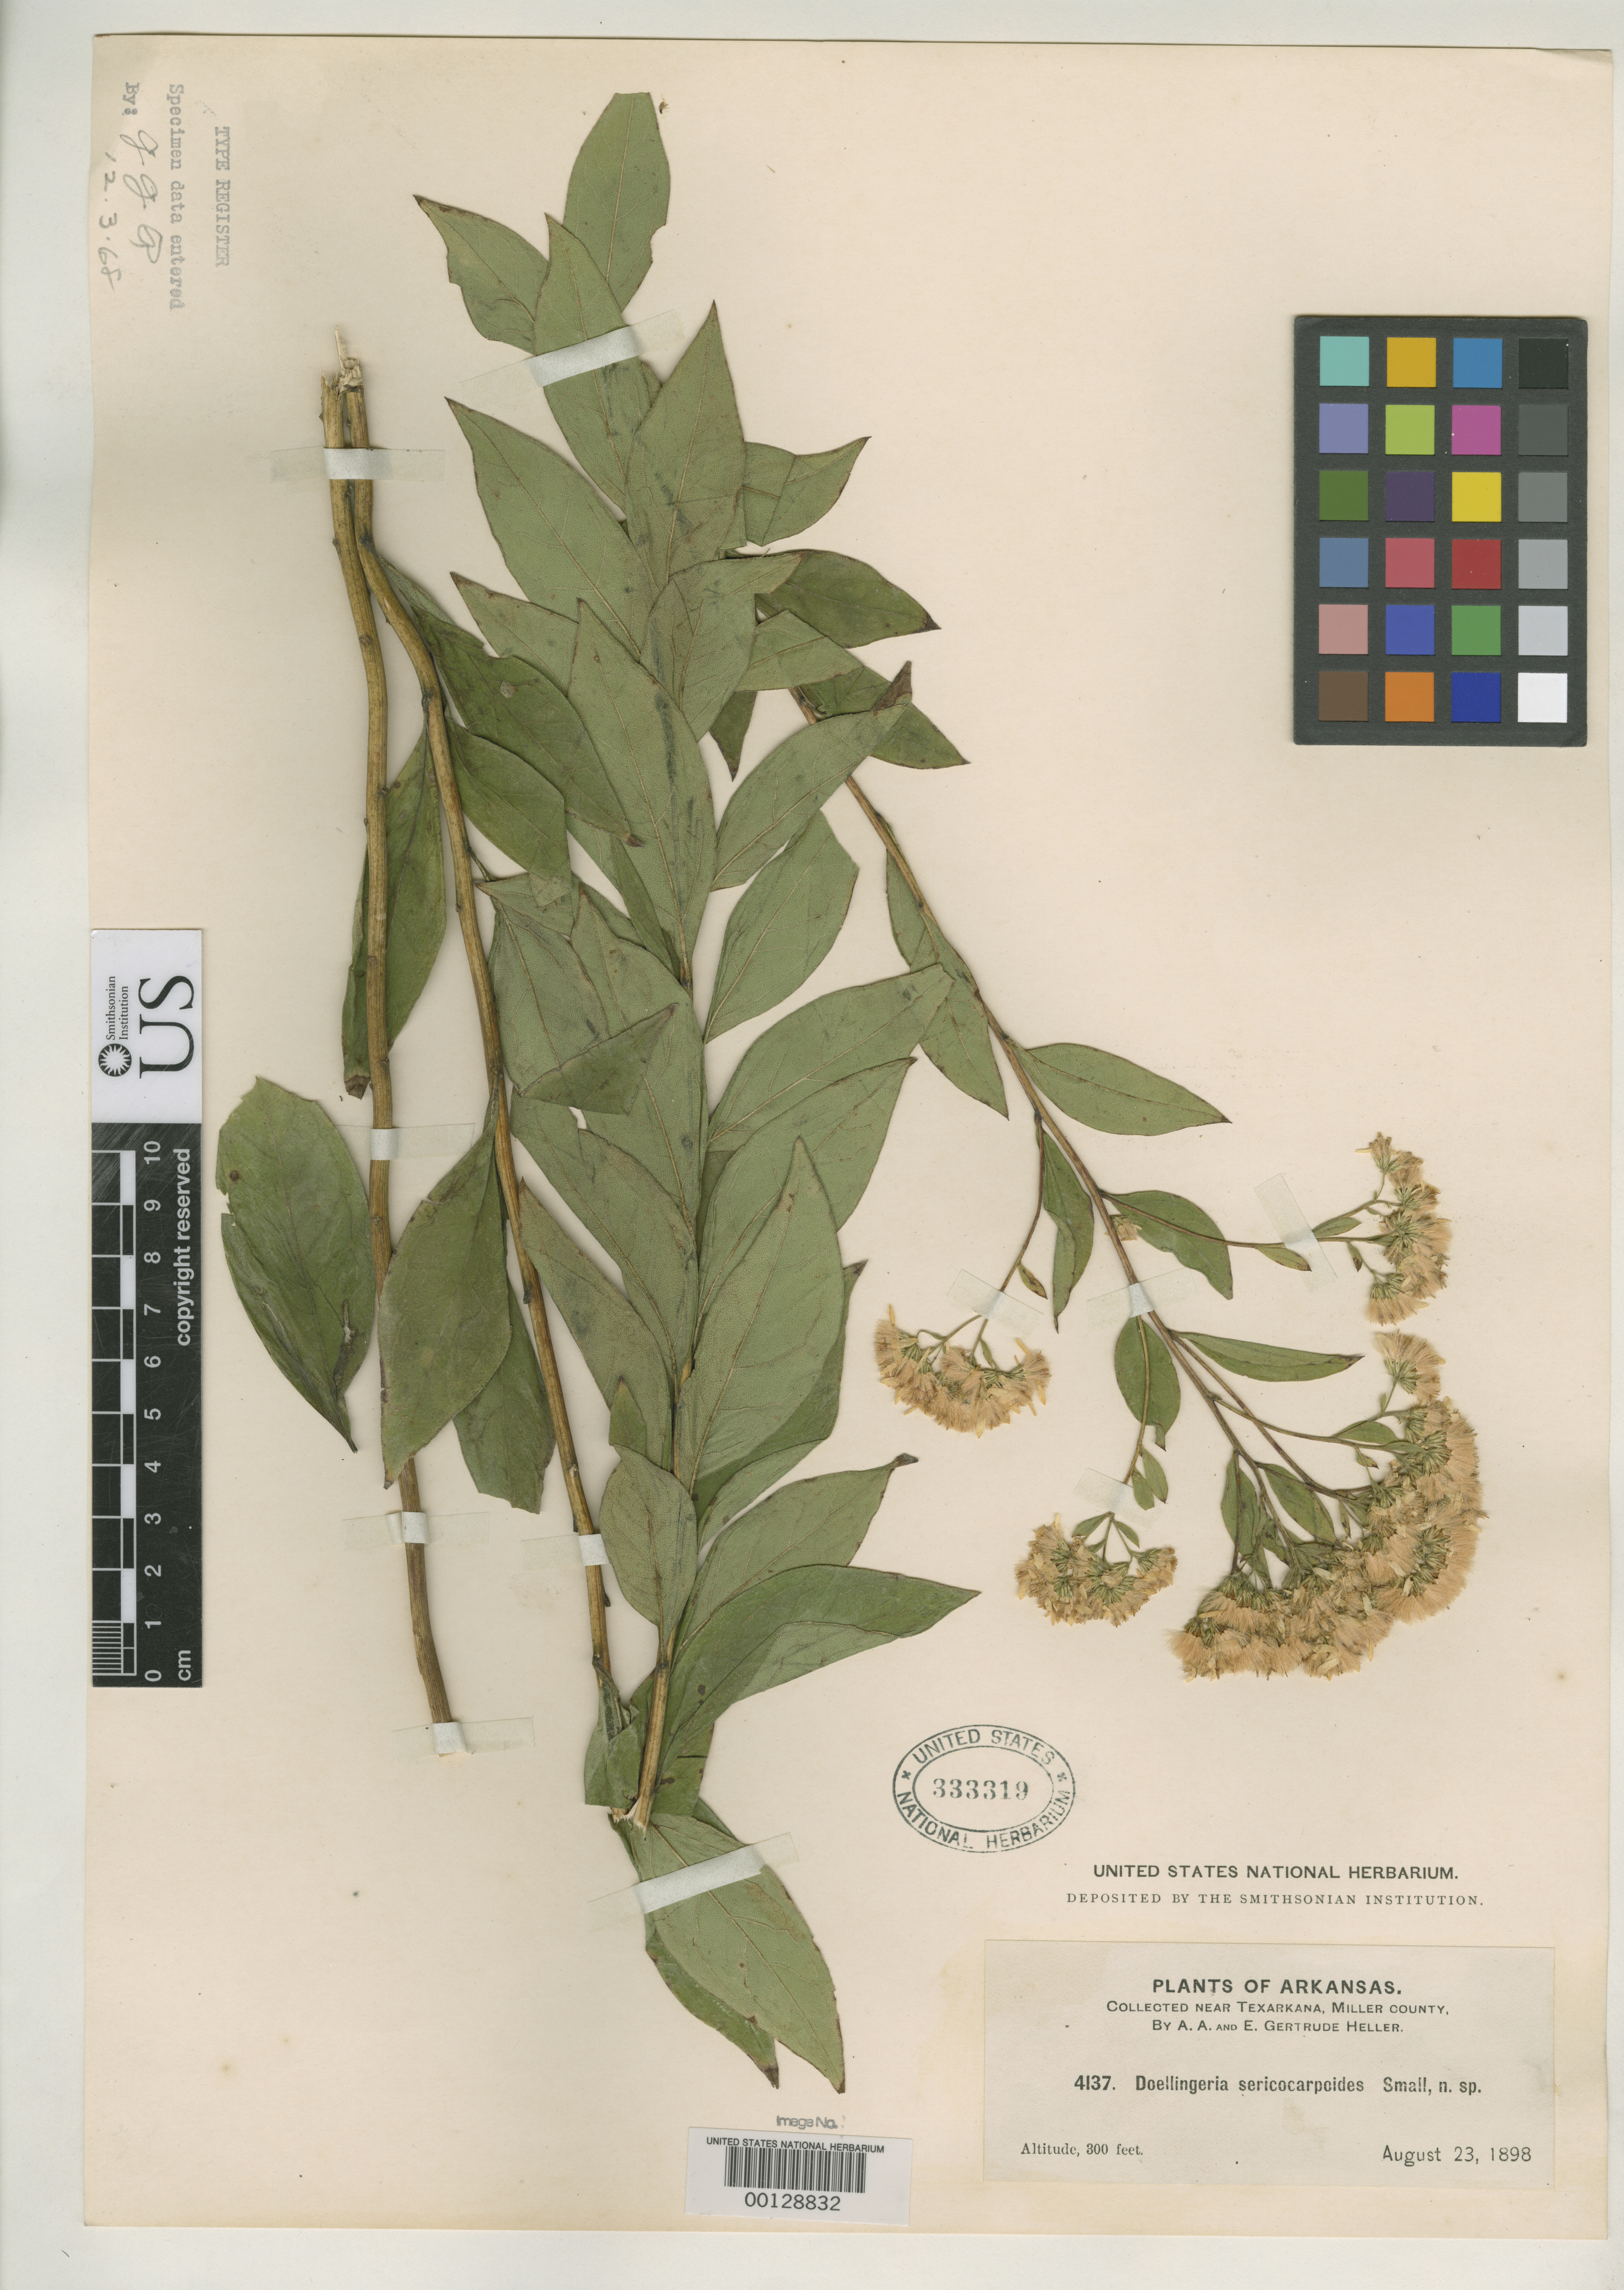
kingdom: Plantae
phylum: Tracheophyta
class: Magnoliopsida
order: Asterales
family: Asteraceae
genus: Doellingeria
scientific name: Doellingeria sericocarpoides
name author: Small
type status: Type Collection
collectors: A. A. Heller & E. G. Heller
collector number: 4137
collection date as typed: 23 Aug 1898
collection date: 1898-08-23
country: United States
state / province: Arkansas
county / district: Miller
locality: Near Texarkana.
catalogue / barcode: US 333319